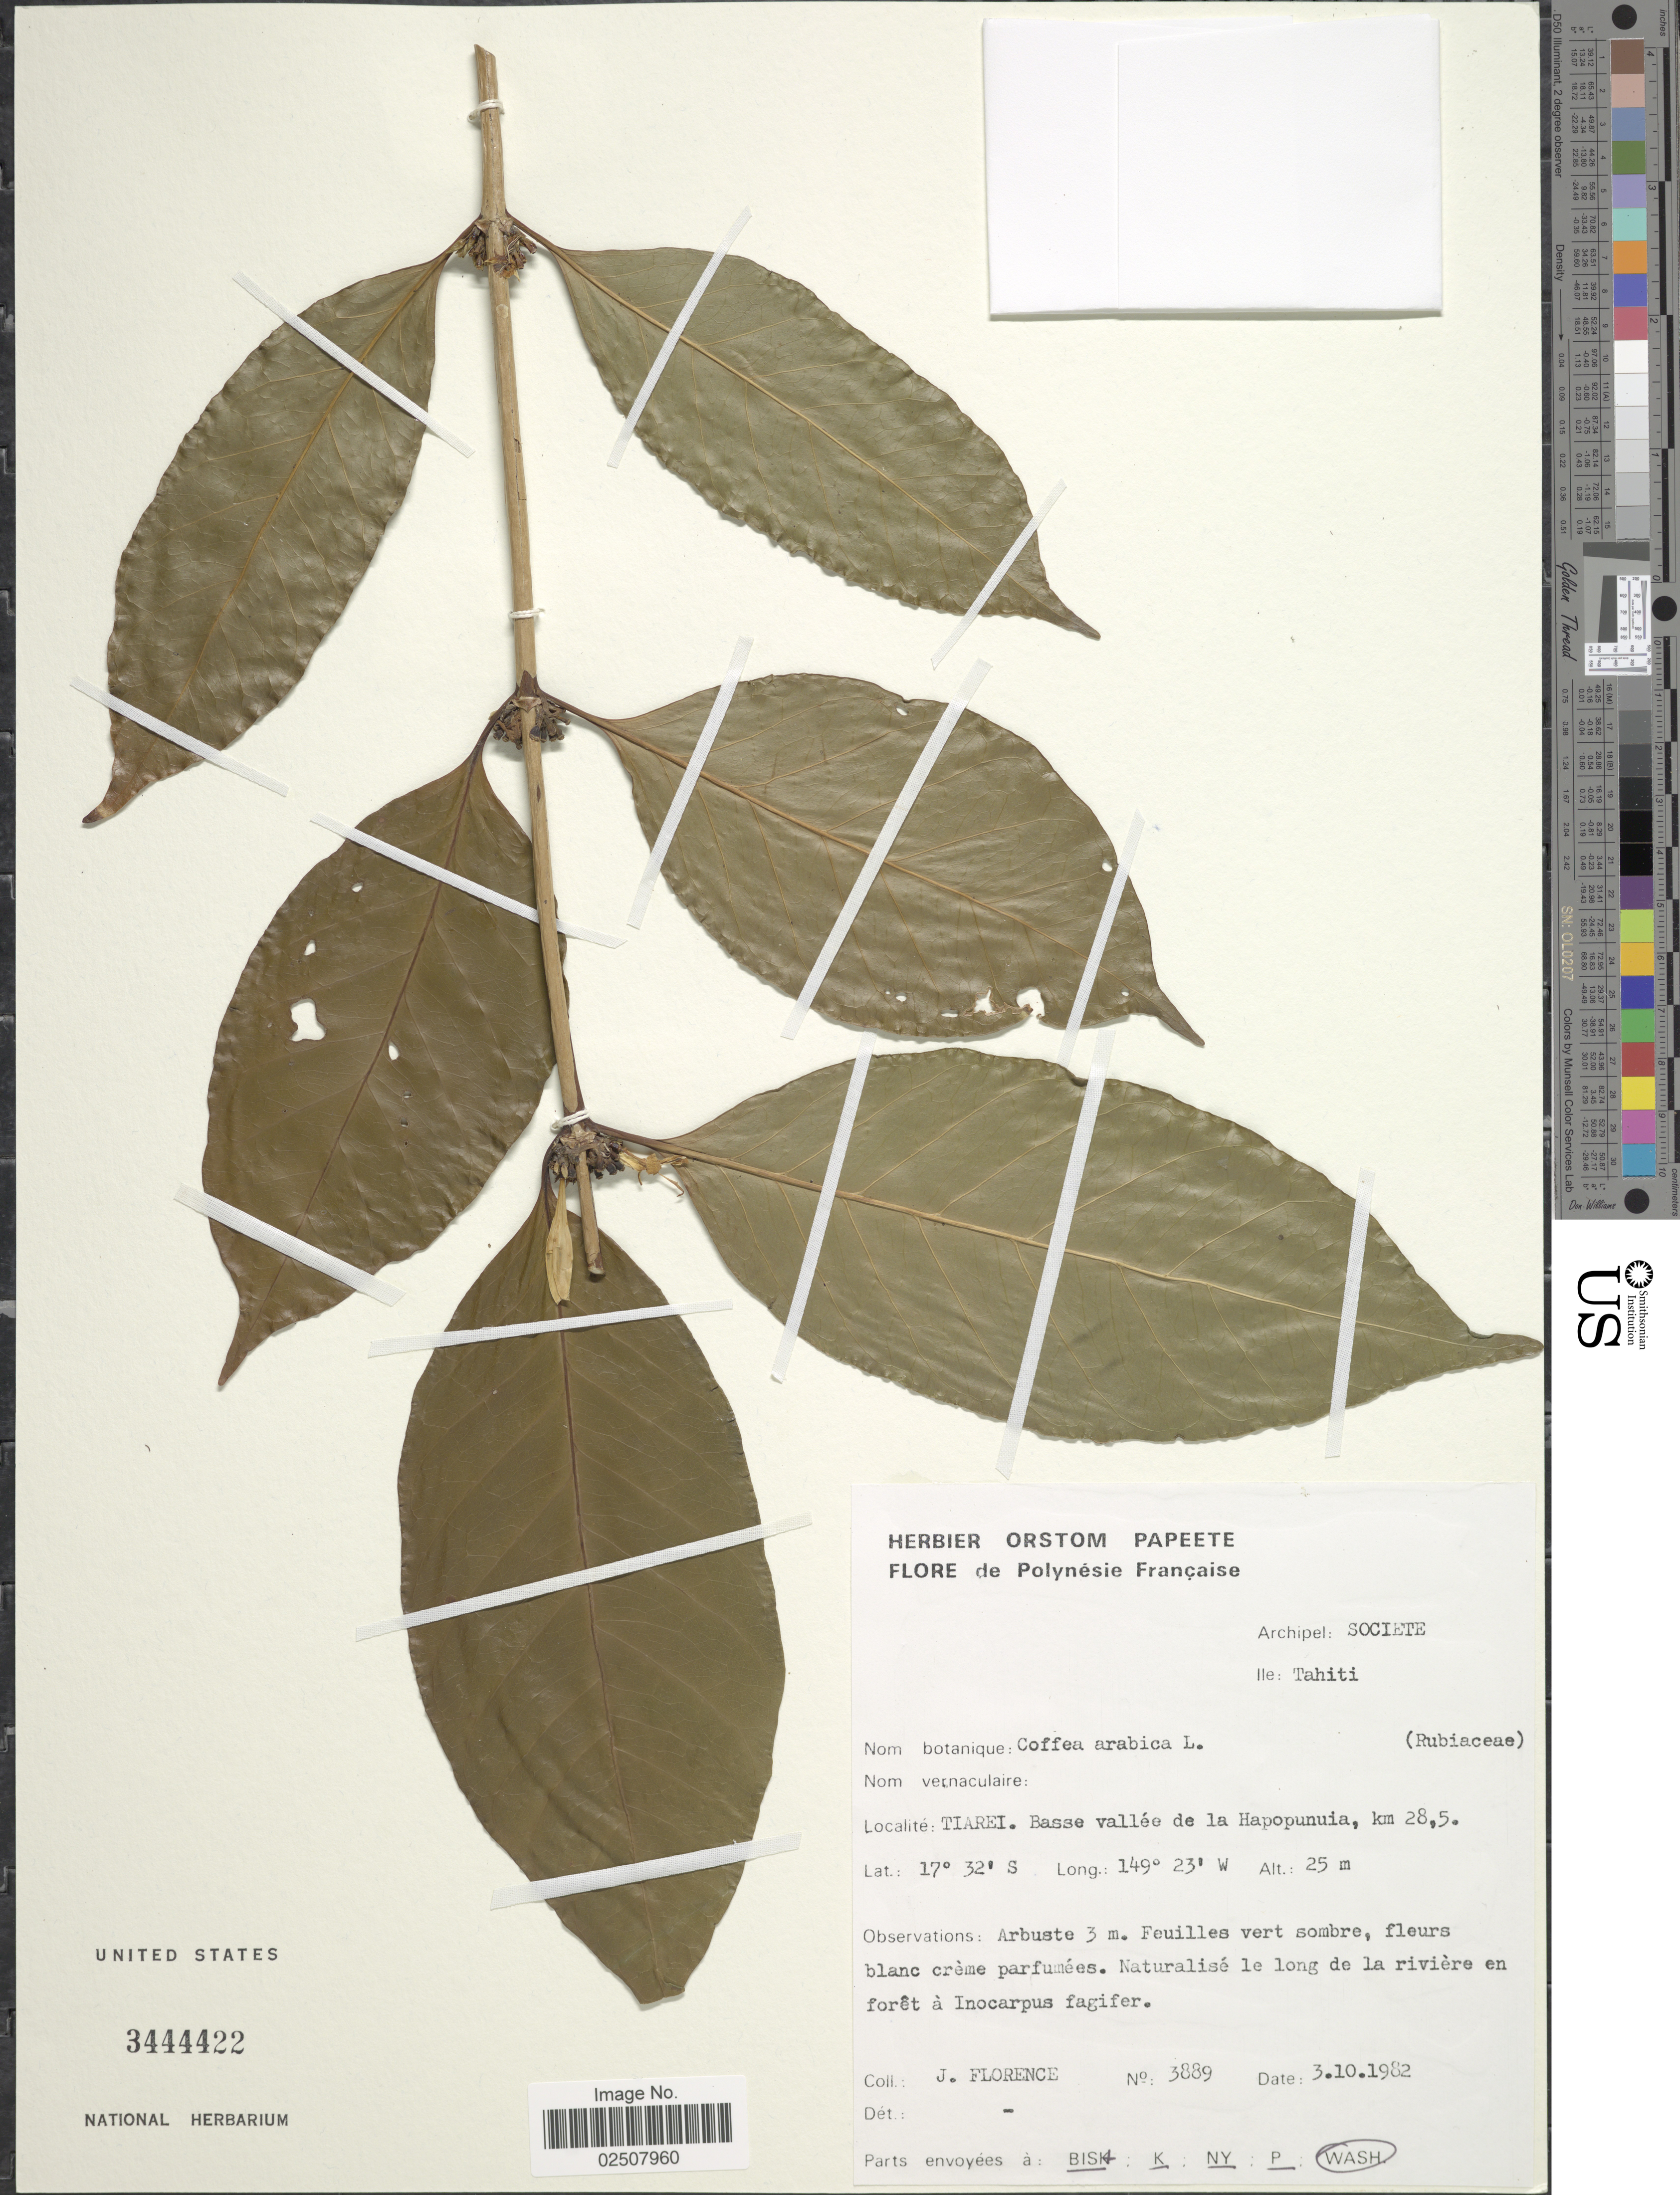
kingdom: Plantae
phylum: Tracheophyta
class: Magnoliopsida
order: Gentianales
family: Rubiaceae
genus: Coffea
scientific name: Coffea arabica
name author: L.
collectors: J. Florence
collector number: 3889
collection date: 1982-10-03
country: French Polynesia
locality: Archipel: Societe, Ile: Tahiti, Tiarei. basse vallée de la Hapopunuia, km 28,5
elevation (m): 25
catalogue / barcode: US 3444422